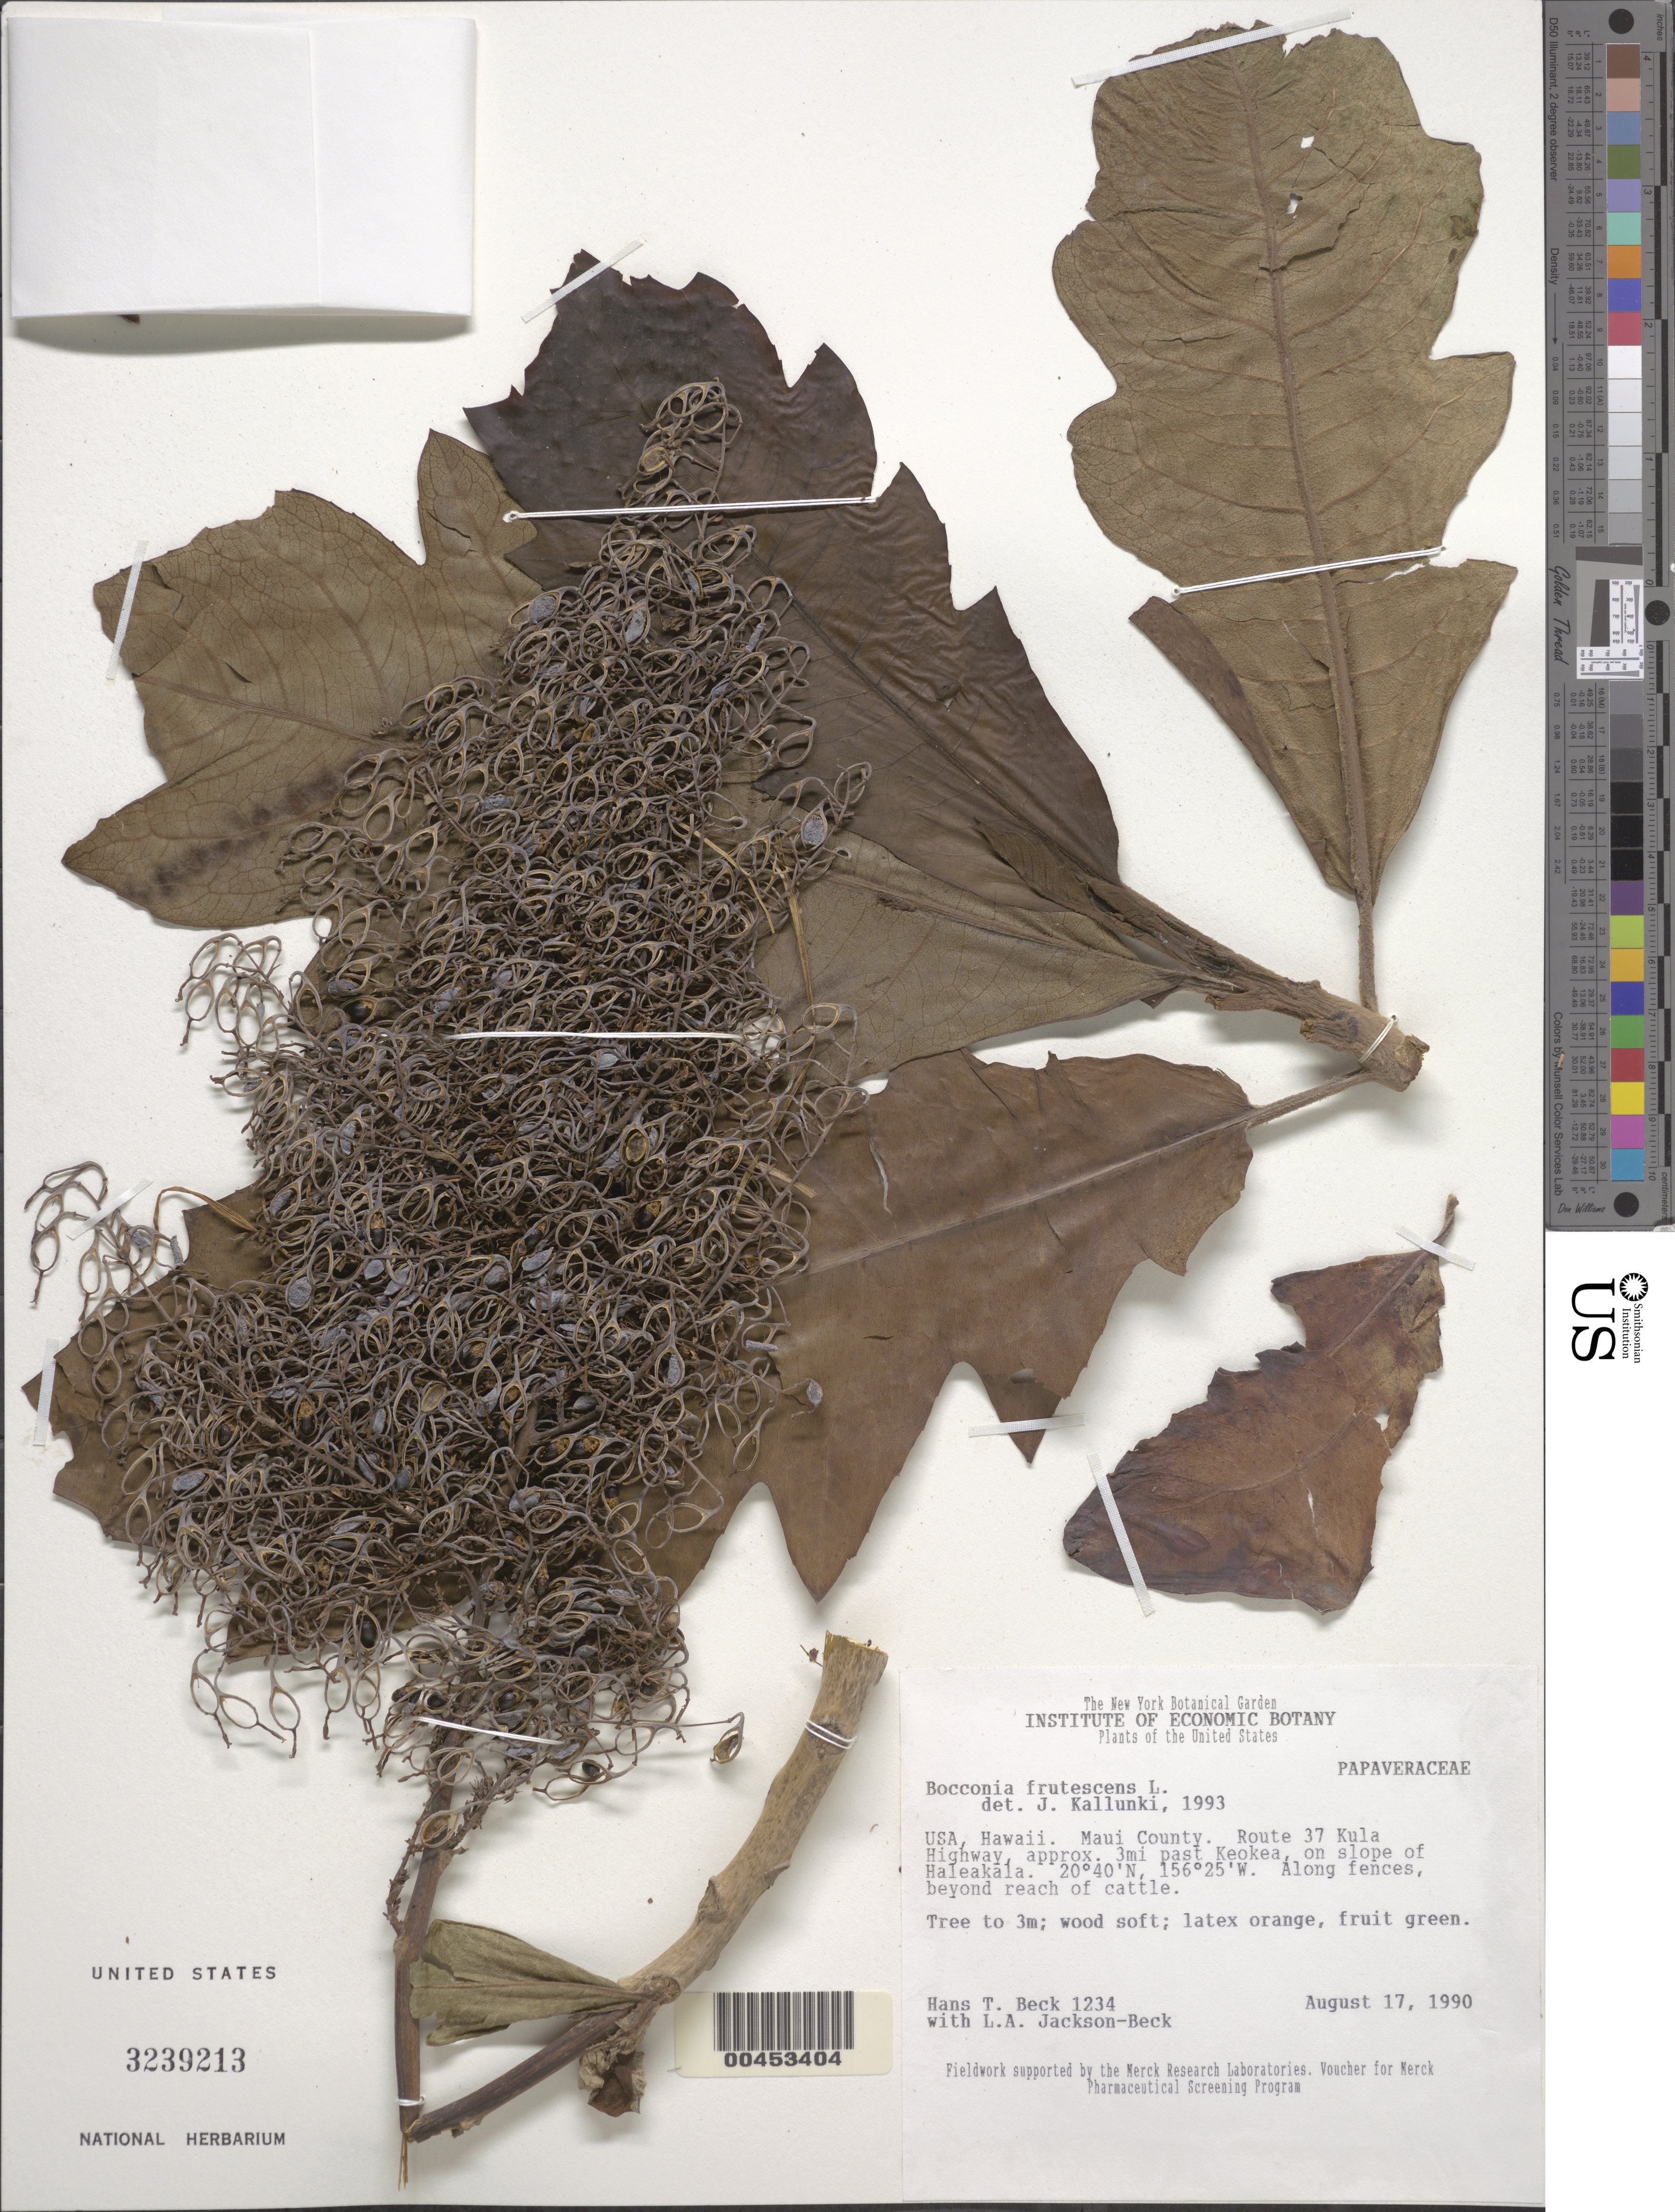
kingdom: Plantae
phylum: Tracheophyta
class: Magnoliopsida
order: Ranunculales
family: Papaveraceae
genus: Bocconia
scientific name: Bocconia frutescens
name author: L.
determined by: Kallunki, Jacquelyn A.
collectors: H. T. Beck & L. Jackson-Beck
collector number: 1234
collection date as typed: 17 Aug 1990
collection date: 1990-08-17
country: United States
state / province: Hawaii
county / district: Maui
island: Maui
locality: Route 37 Kula Hwy, approx. 3 mi past Keokea, on slope of Haleakala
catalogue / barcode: US 3239213